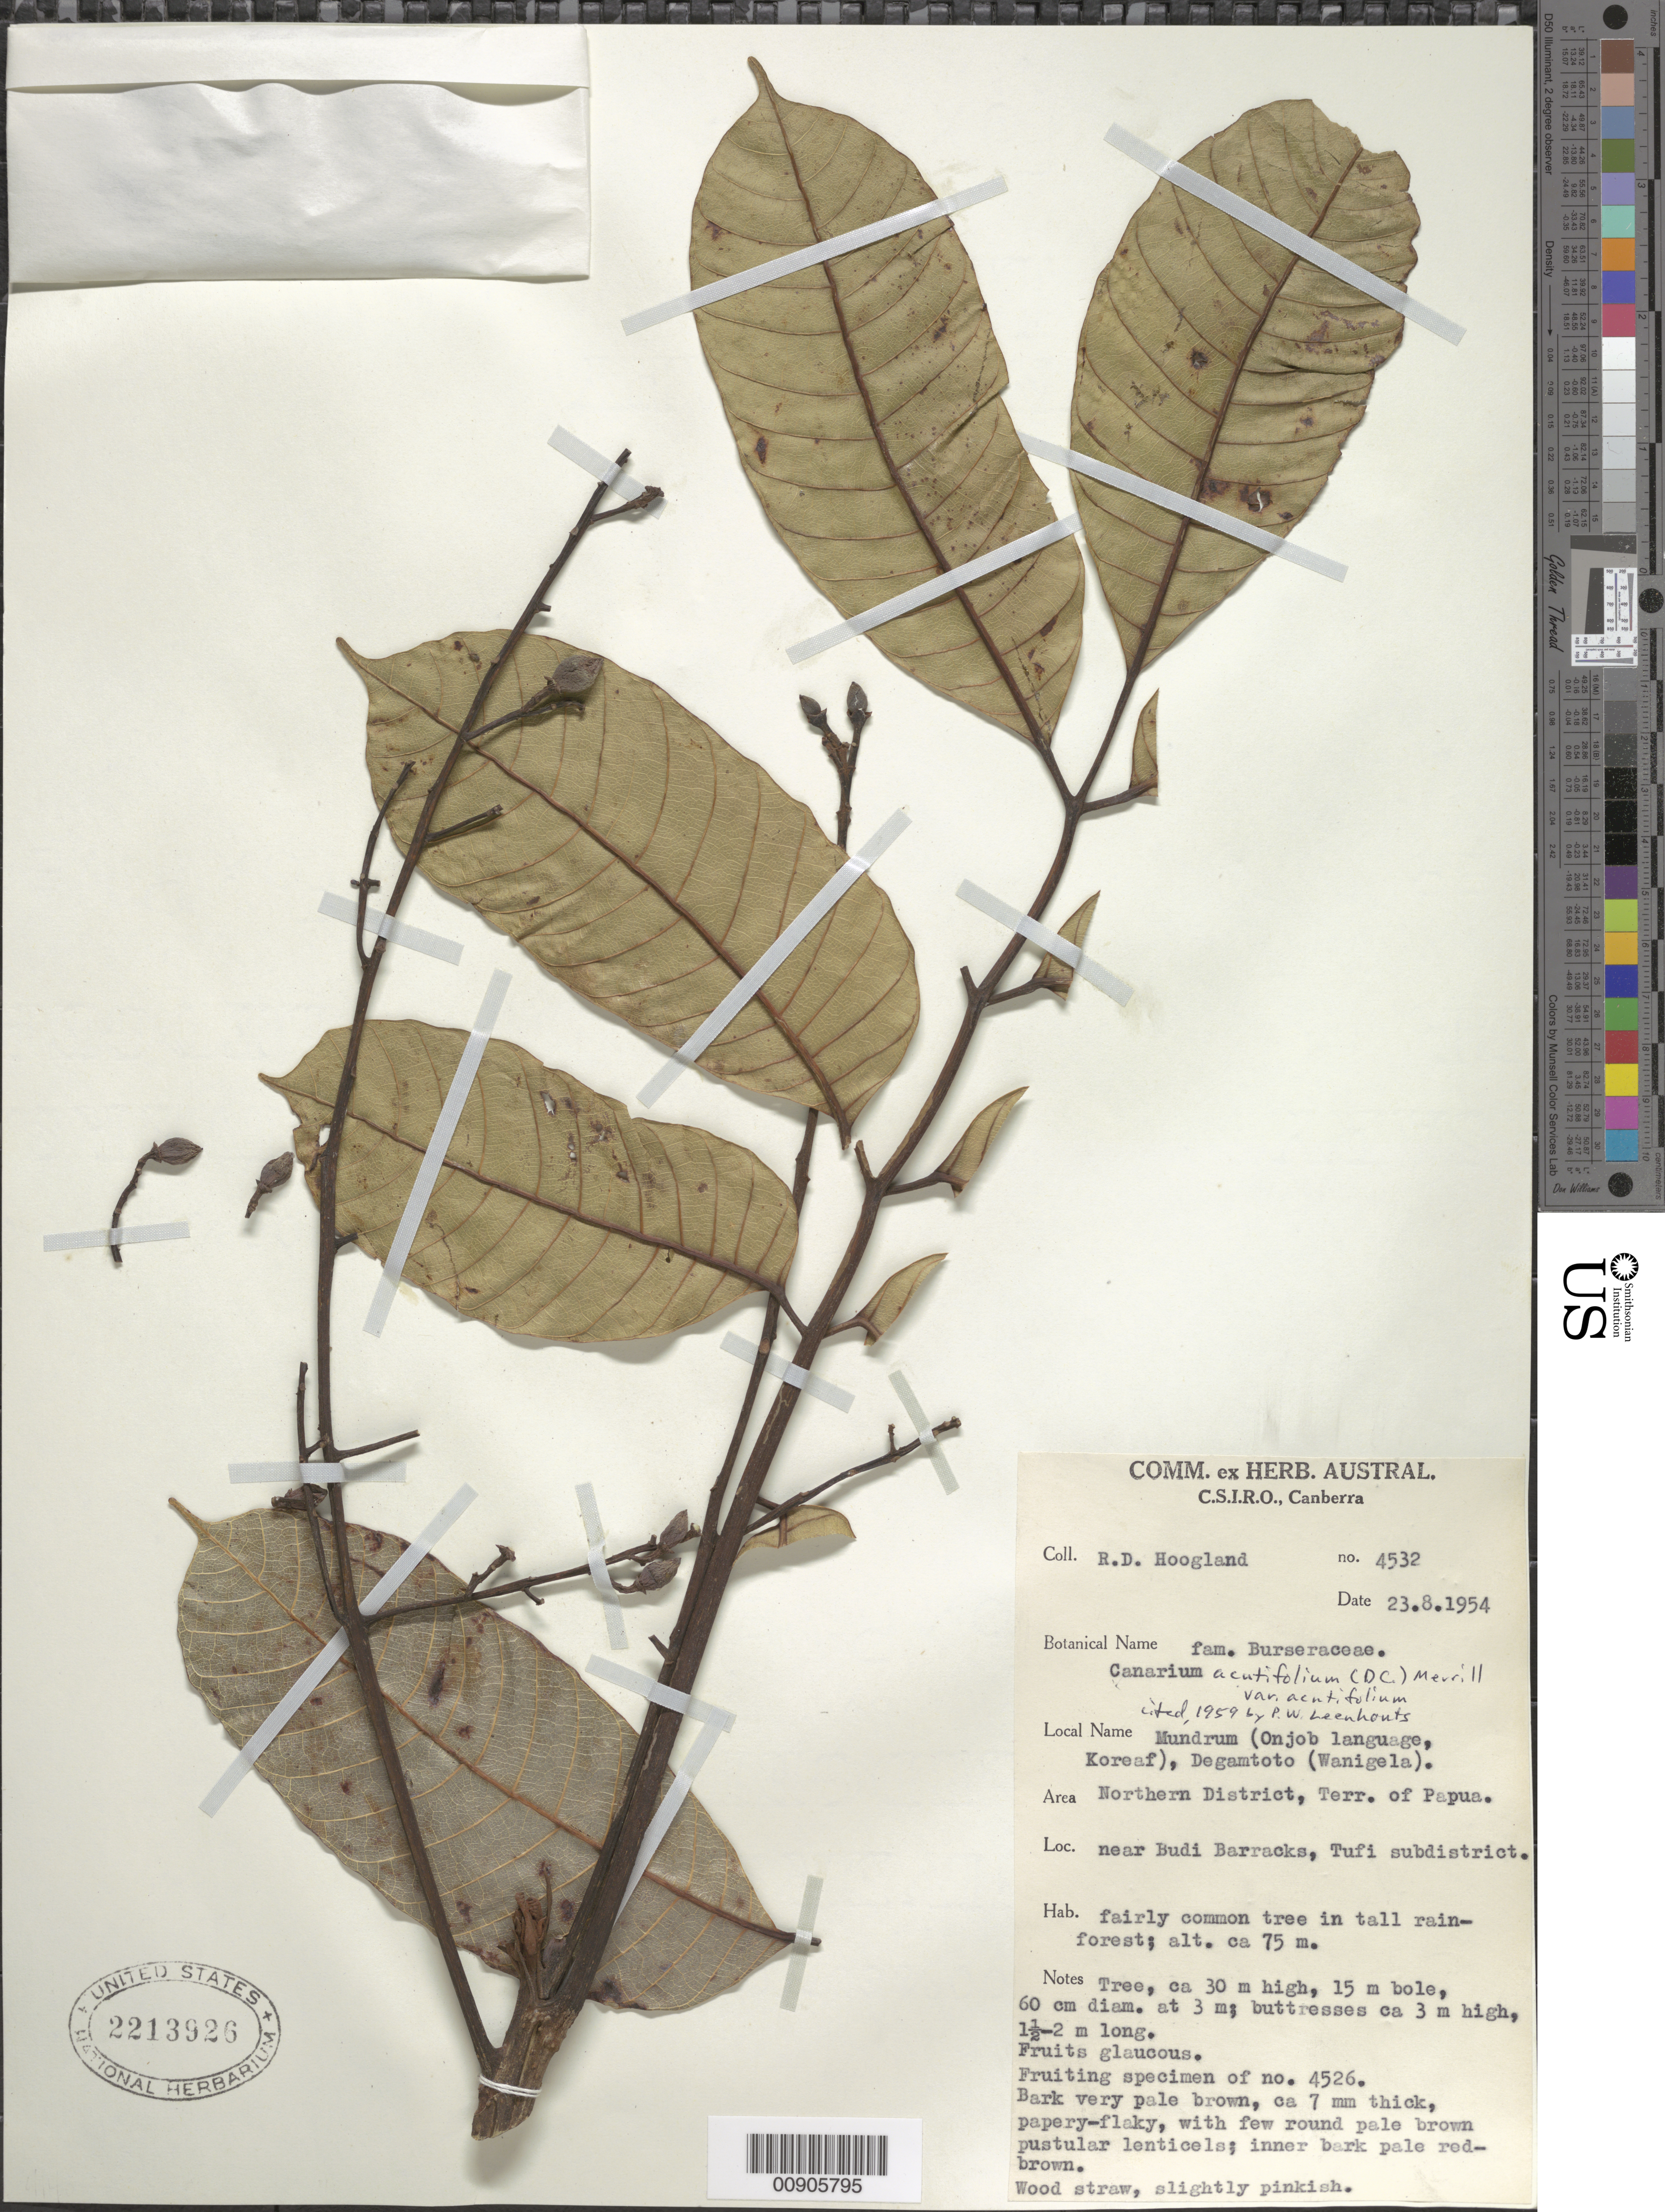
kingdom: Plantae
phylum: Tracheophyta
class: Magnoliopsida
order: Sapindales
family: Burseraceae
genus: Canarium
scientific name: Canarium acutifolium var. acutifolium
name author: (DC.) Merr.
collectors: R. D. Hoogland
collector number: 4532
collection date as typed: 28 Aug 1954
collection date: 1954-08-28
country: Papua New Guinea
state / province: Northern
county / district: Tufi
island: New Guinea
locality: Tufi subdistrict, near Budi Barracks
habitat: in tall rainforest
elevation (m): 75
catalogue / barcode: US 2213926